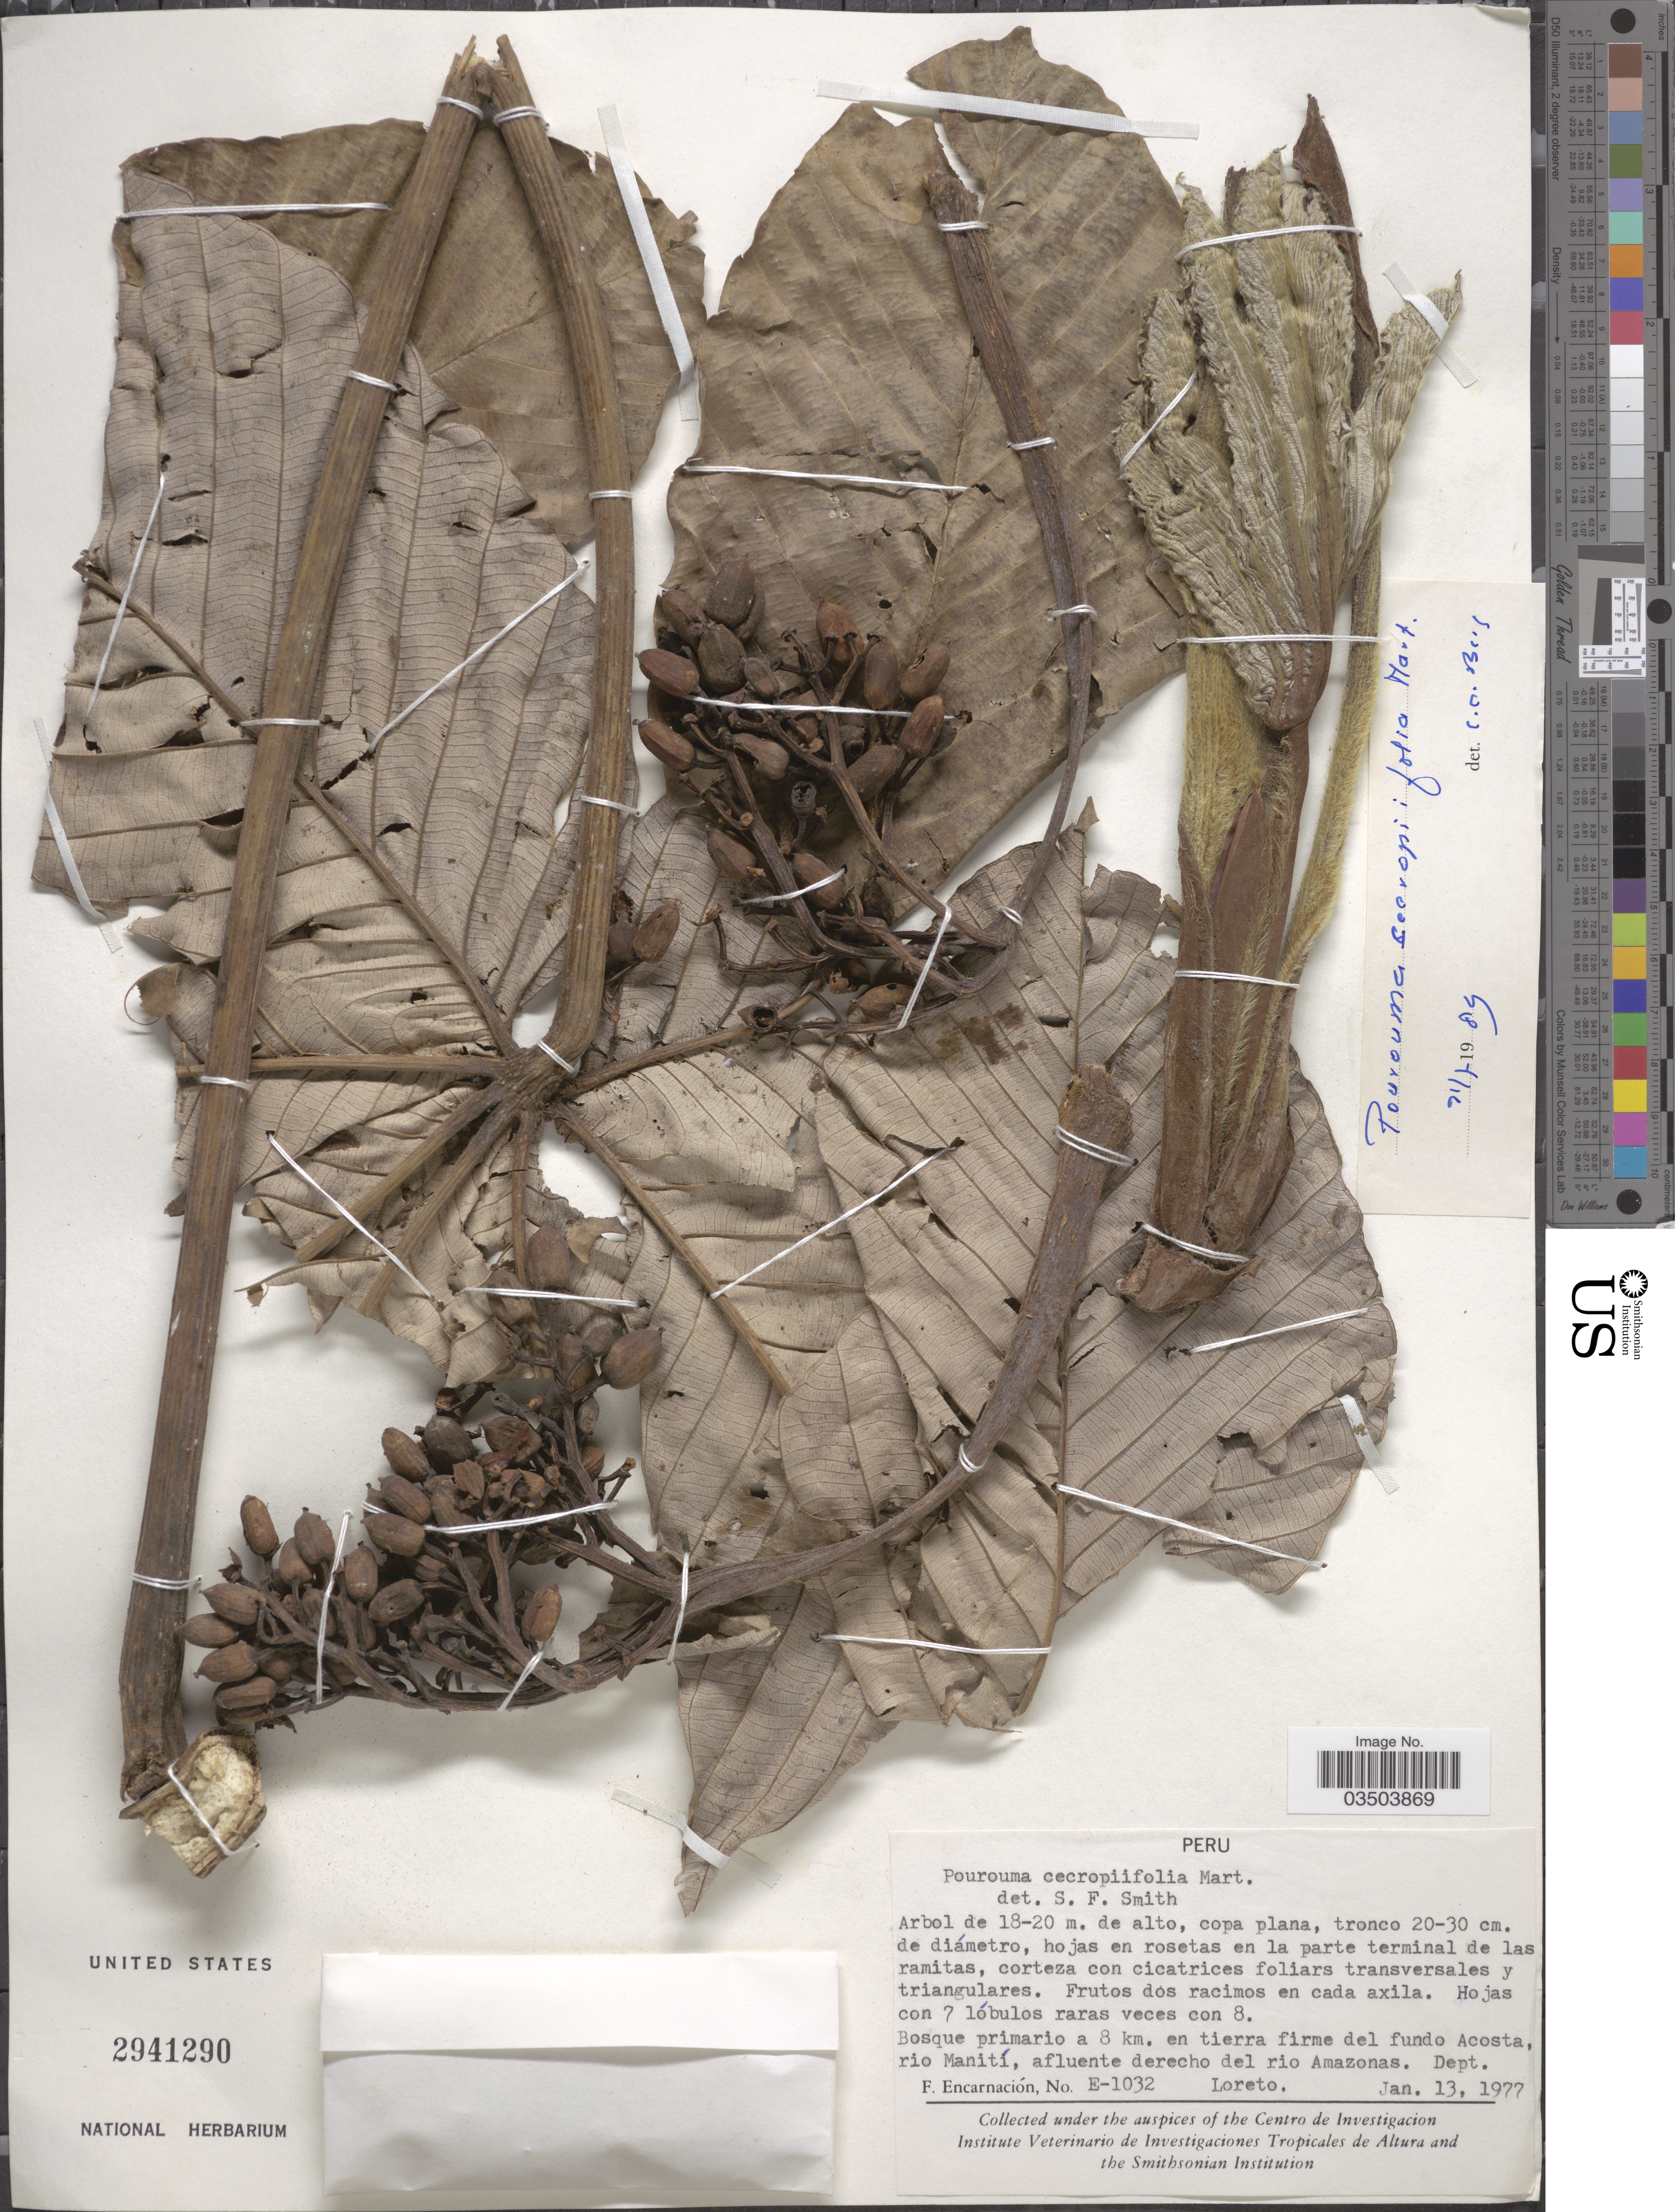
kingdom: Plantae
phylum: Tracheophyta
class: Magnoliopsida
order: Rosales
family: Urticaceae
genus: Pourouma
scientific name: Pourouma cecropiifolia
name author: Mart.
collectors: F. Encarnación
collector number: E-1032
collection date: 1977-01-13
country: Peru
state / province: Loreto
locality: Bosque primario a 8 km. en tierra firme del fundo Acosta, rio Manití, afluente derecho del rio Amazonas. Dept. Loreto.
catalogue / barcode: US 2941290